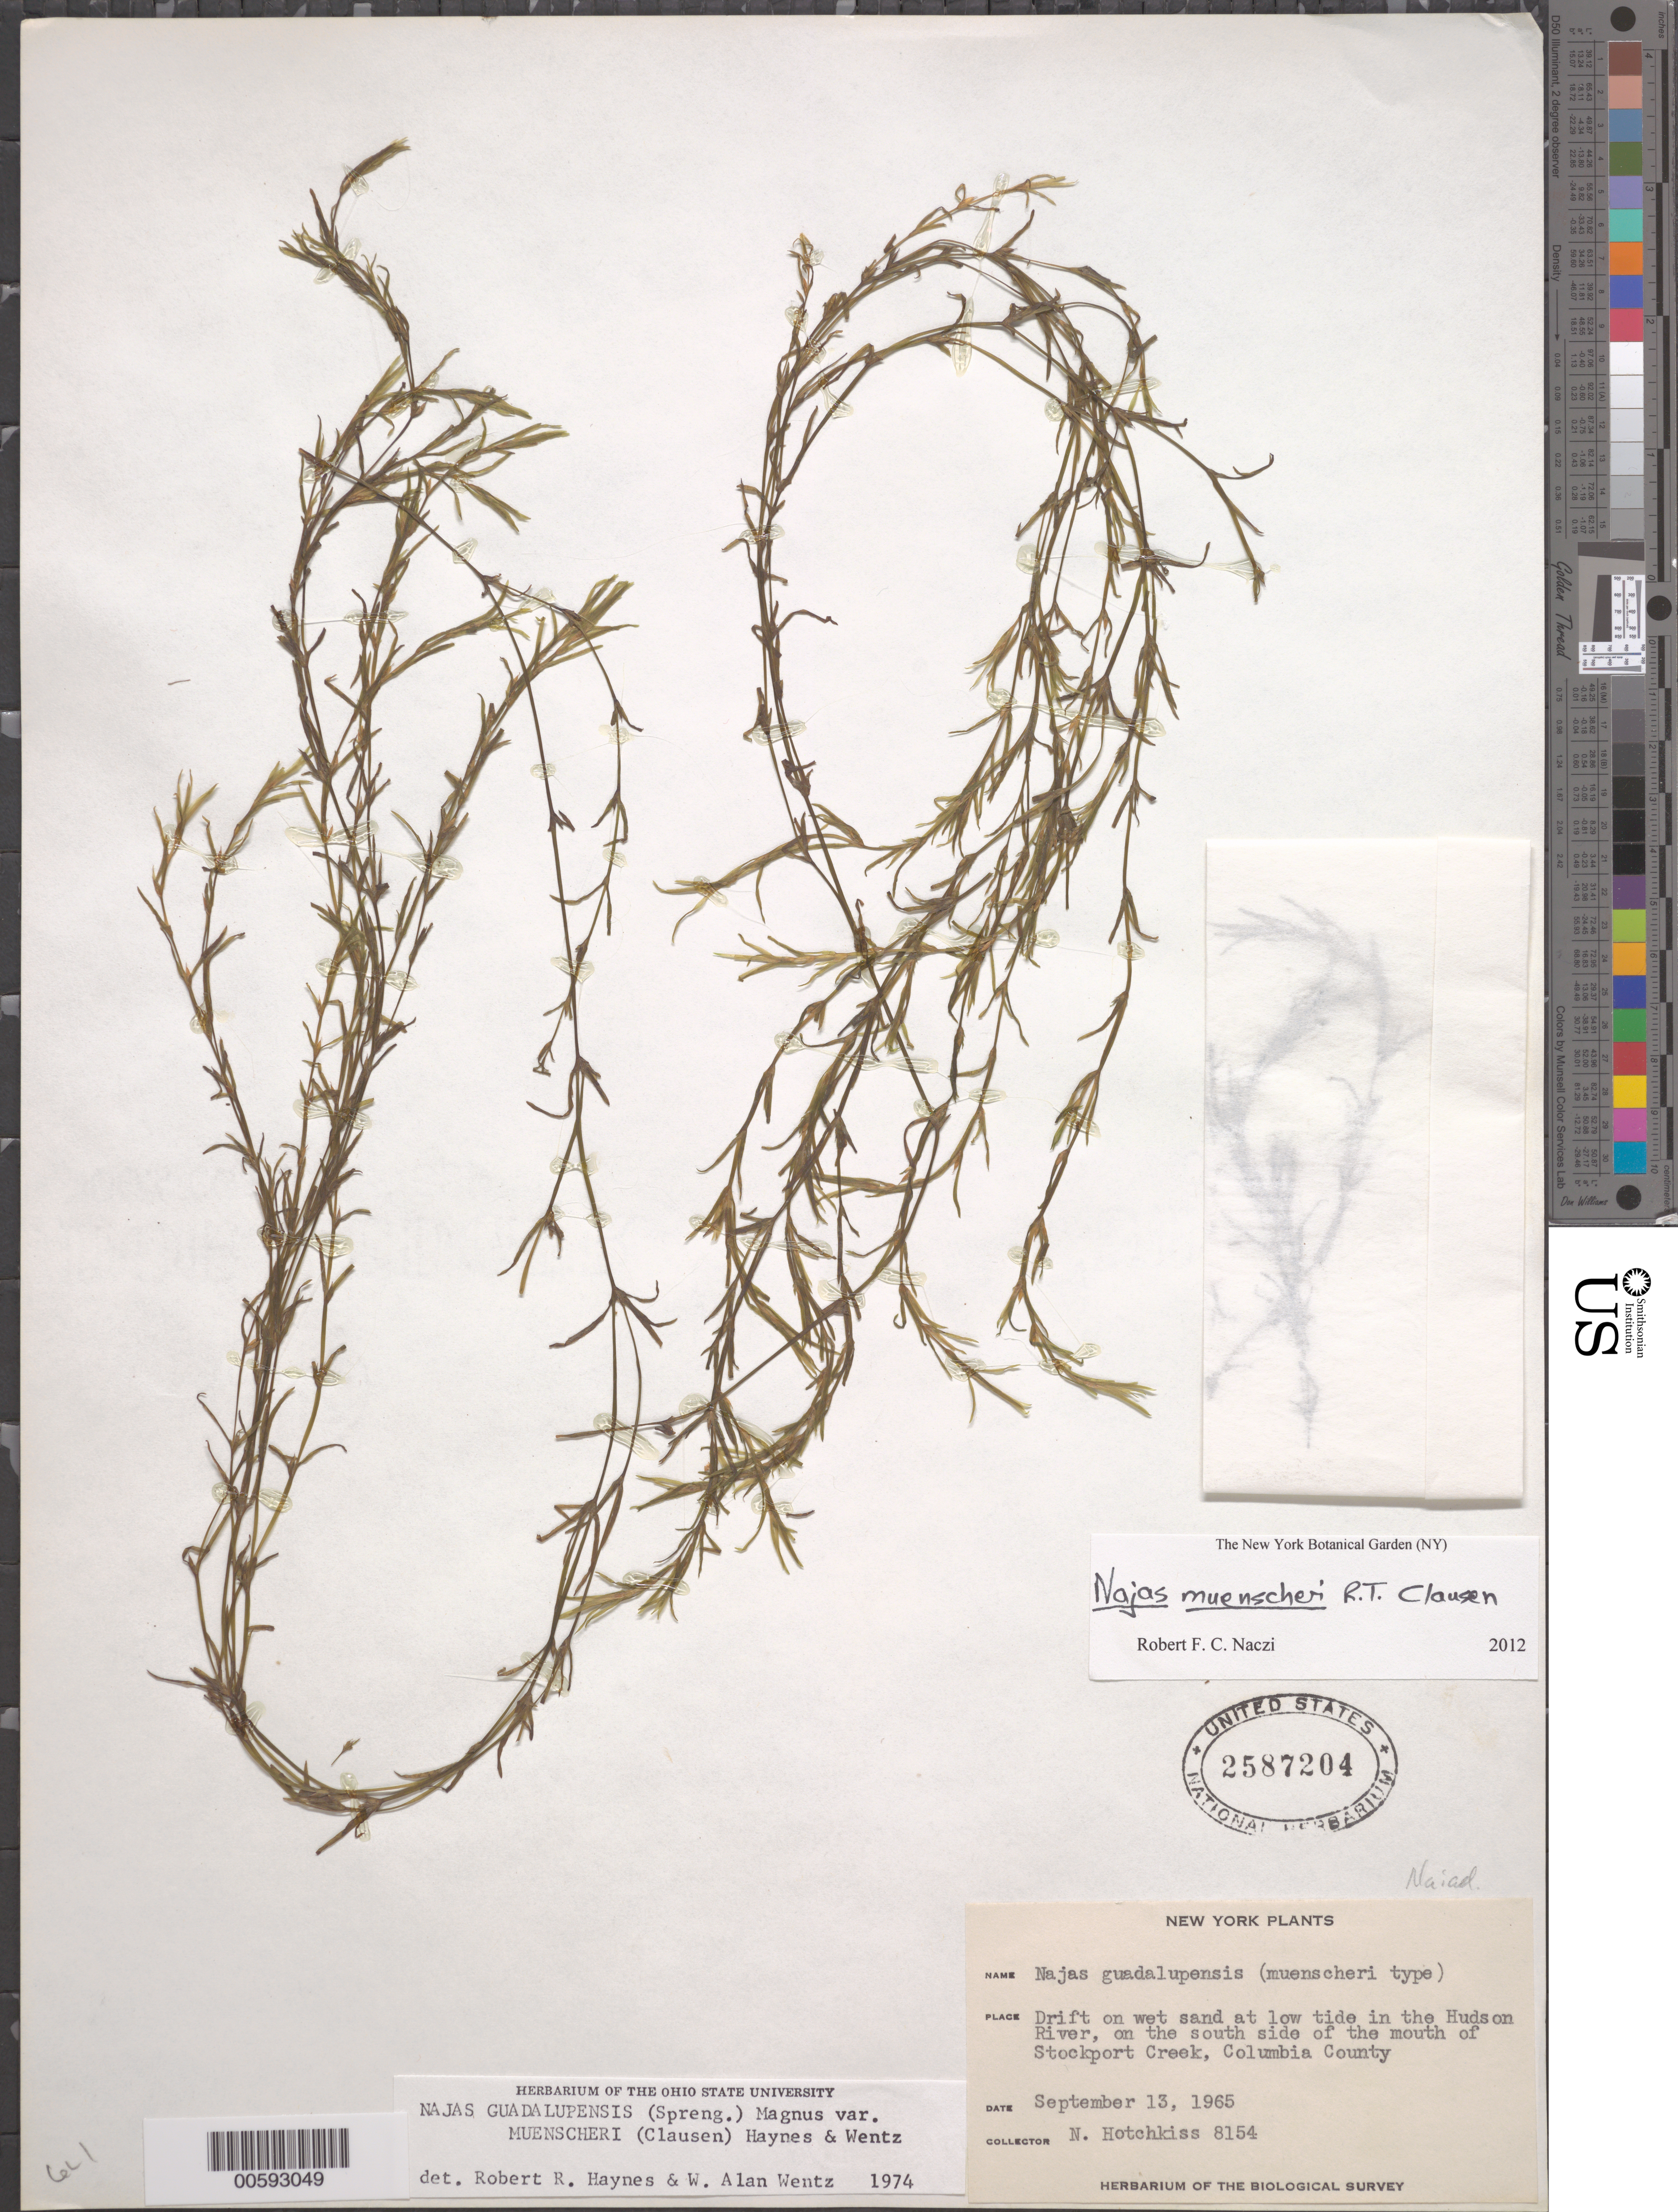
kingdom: Plantae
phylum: Tracheophyta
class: Liliopsida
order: Alismatales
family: Hydrocharitaceae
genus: Najas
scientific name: Najas guadalupensis var. muenscheri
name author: (R.T. Clausen) R.R. Haynes & Wentz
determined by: Haynes, R. R.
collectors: N. Hotchkiss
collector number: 8154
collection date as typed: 13 Sep 1965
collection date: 1965-09-13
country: United States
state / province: New York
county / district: Columbia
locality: Hudson River, S side of the mouth of Stockport Creek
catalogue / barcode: US 2587204